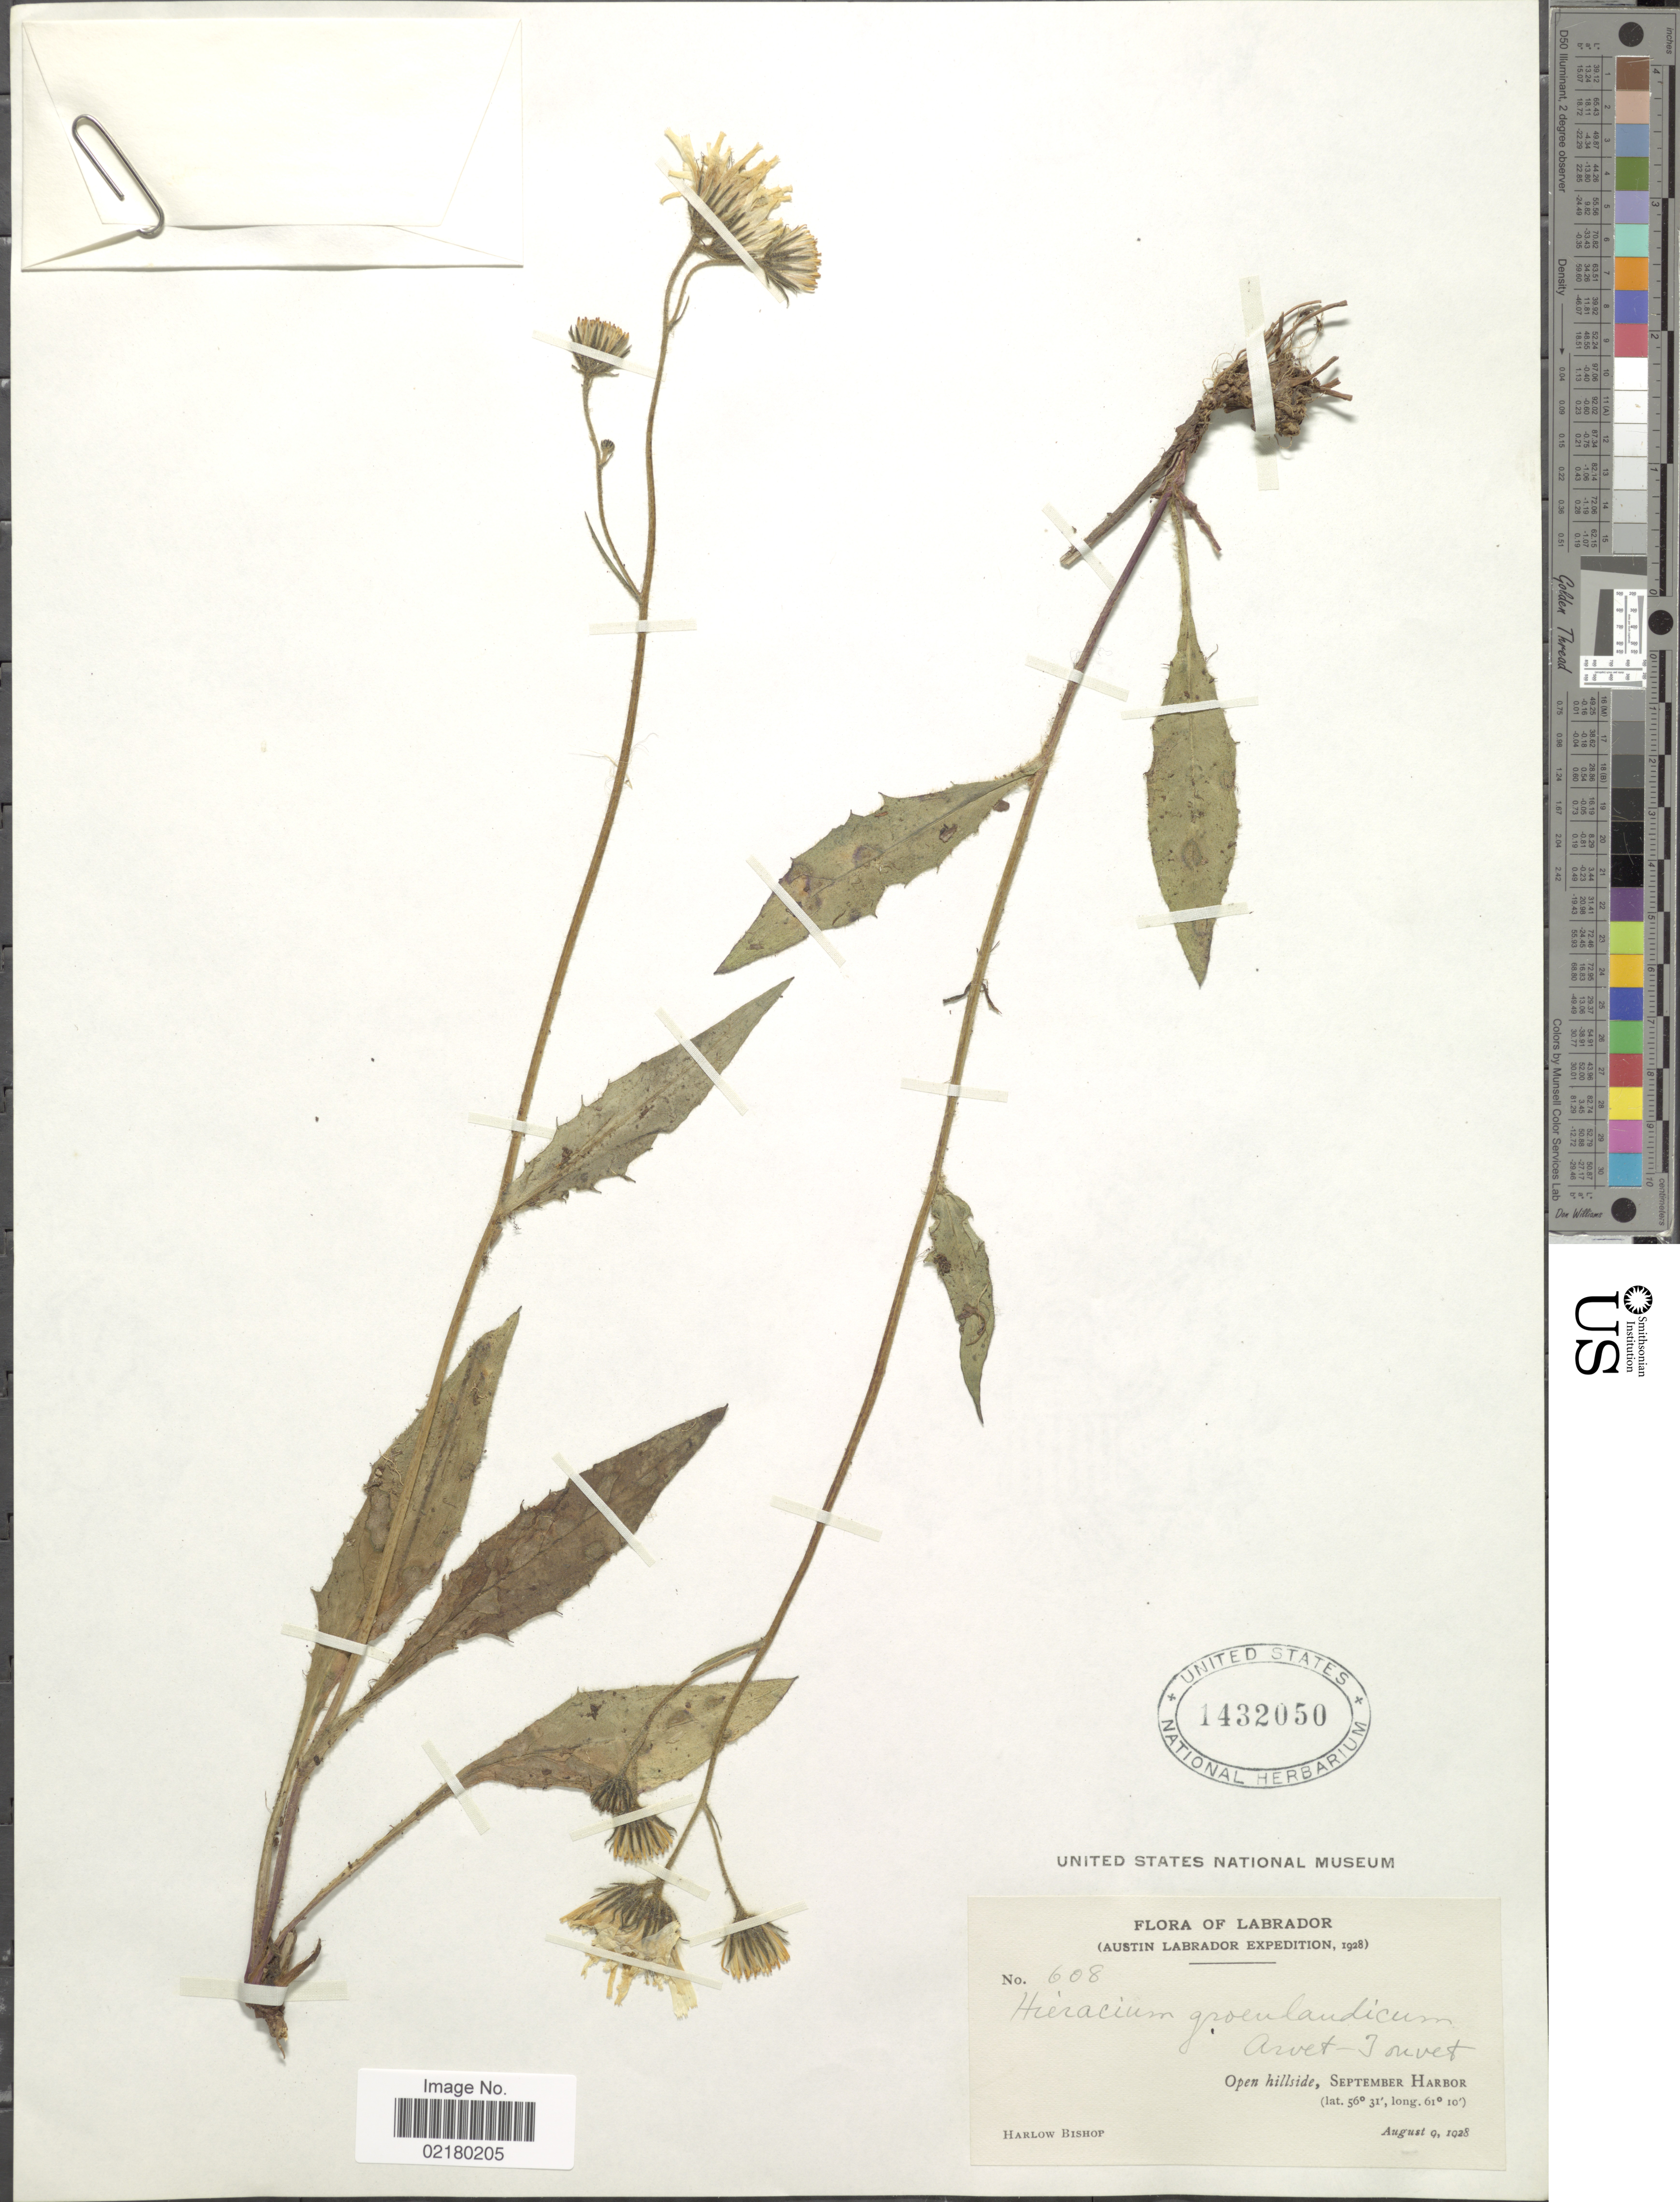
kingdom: Plantae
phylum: Tracheophyta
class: Magnoliopsida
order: Asterales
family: Asteraceae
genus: Hieracium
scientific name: Hieracium lachenalii subsp. cruenifolium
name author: (Dahlst. & Lübeck) Zahn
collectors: H. Bishop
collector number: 608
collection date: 1928-08-09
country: Canada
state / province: Newfoundland and Labrador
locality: Open hillside, September Harbor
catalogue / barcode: US 1432050